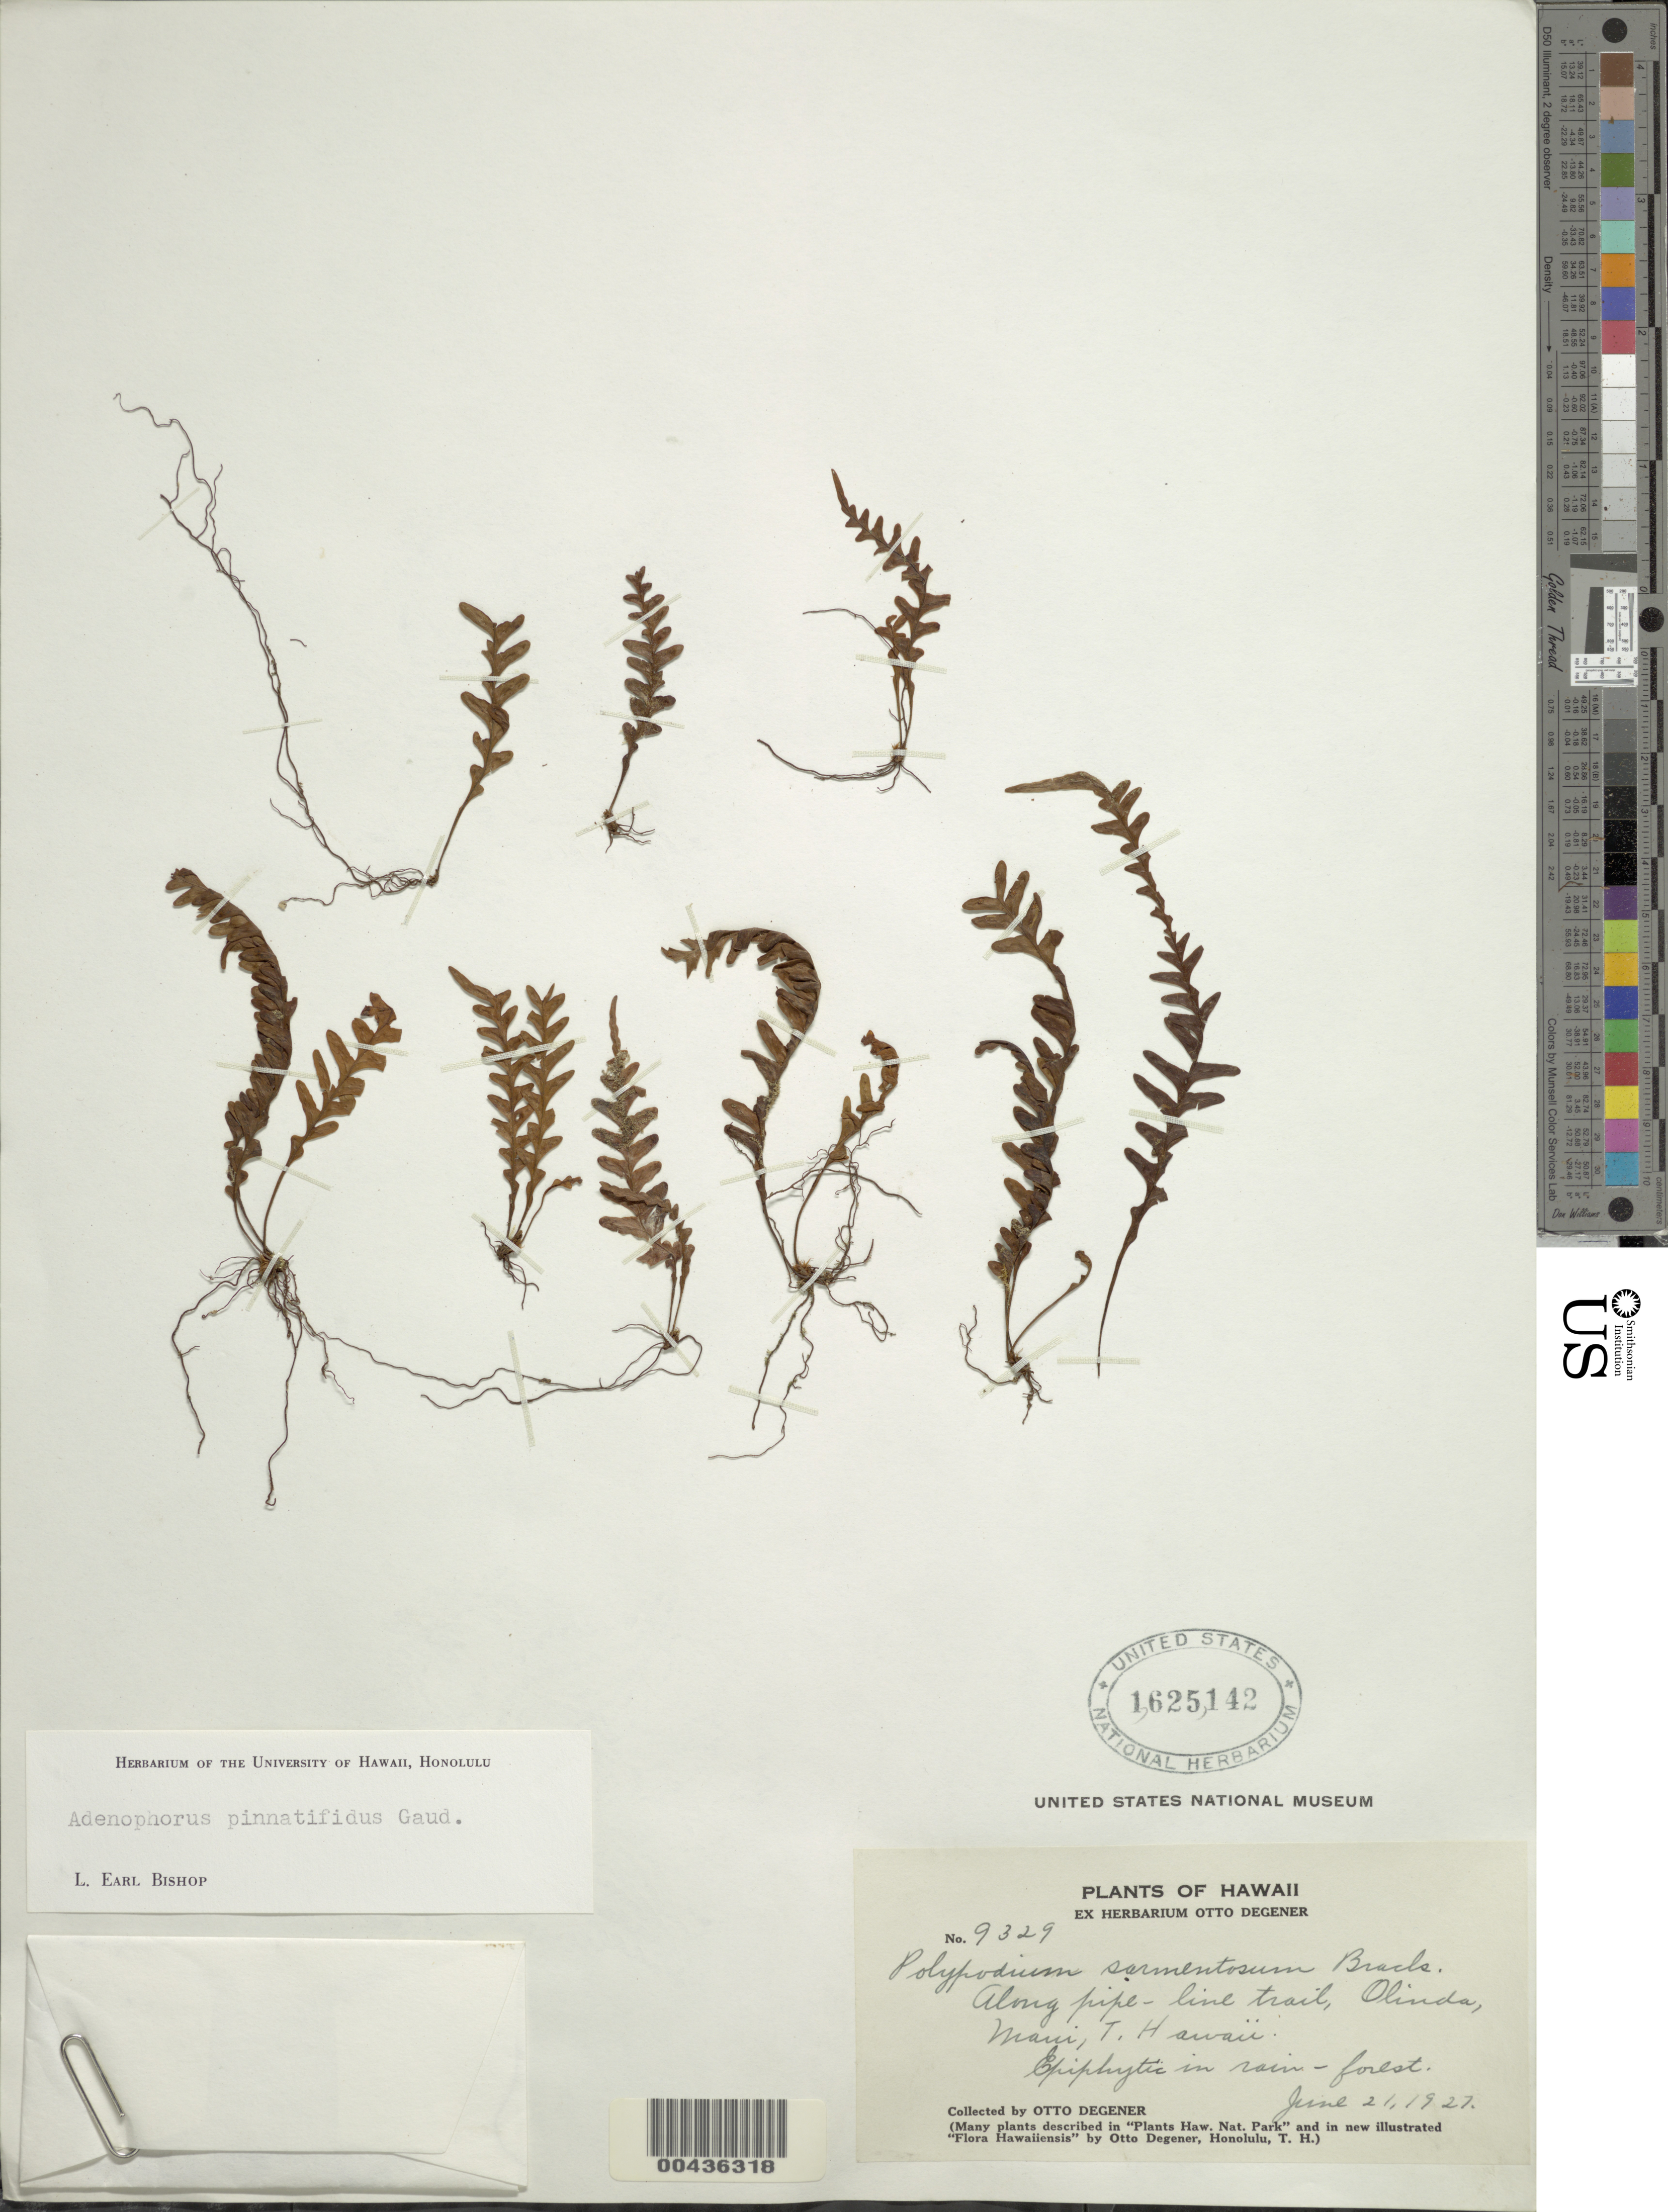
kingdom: Plantae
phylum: Tracheophyta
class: Polypodiopsida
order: Polypodiales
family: Polypodiaceae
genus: Adenophorus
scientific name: Adenophorus pinnatifidus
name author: Gaudich.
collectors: O. Degener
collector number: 9329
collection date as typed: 21 Jun 1927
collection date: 1927-06-21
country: United States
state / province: Hawaii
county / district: Maui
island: Maui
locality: Along pipe-line trail, Olinda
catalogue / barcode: US 1625142